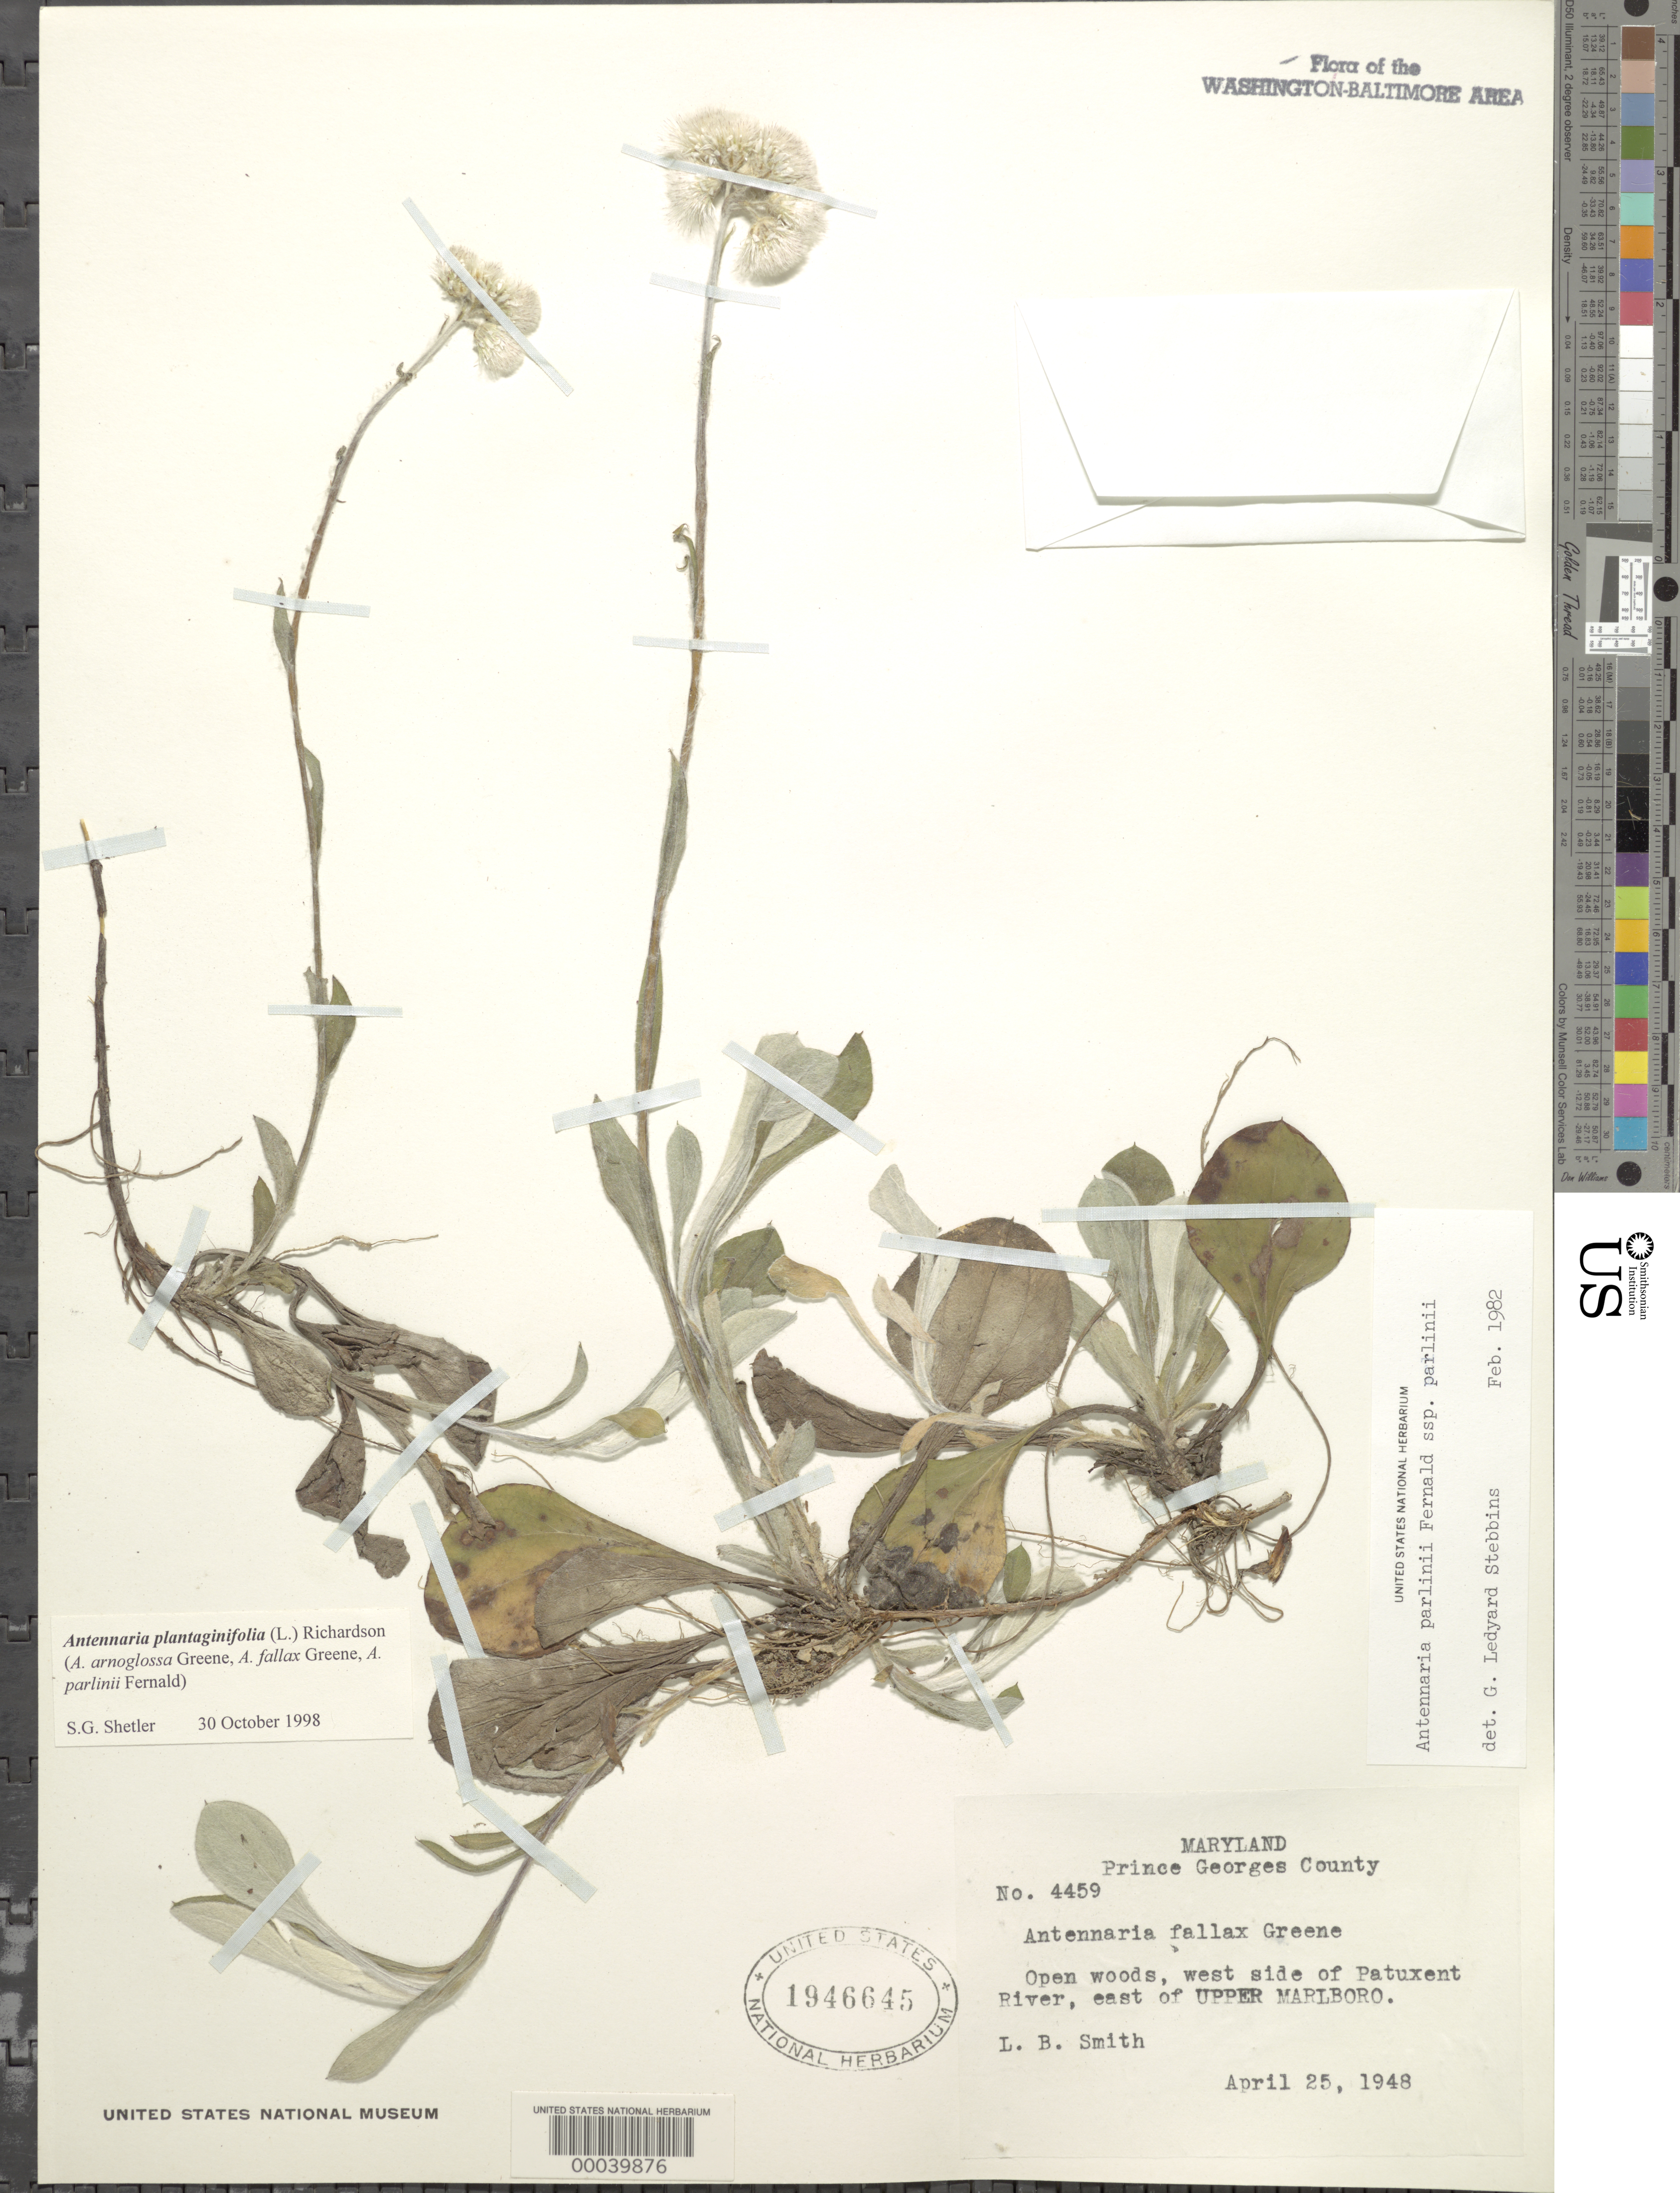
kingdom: Plantae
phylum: Tracheophyta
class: Magnoliopsida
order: Asterales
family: Asteraceae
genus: Antennaria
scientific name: Antennaria plantaginifolia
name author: (L.) Richardson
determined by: Stebbins, G. L.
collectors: L. Smith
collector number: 4459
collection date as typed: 25 Apr 1948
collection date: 1948-04-25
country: United States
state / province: Maryland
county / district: Prince George's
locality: Patuxent River east of Upper Marlboro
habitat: Open woods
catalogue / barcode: US 1946645